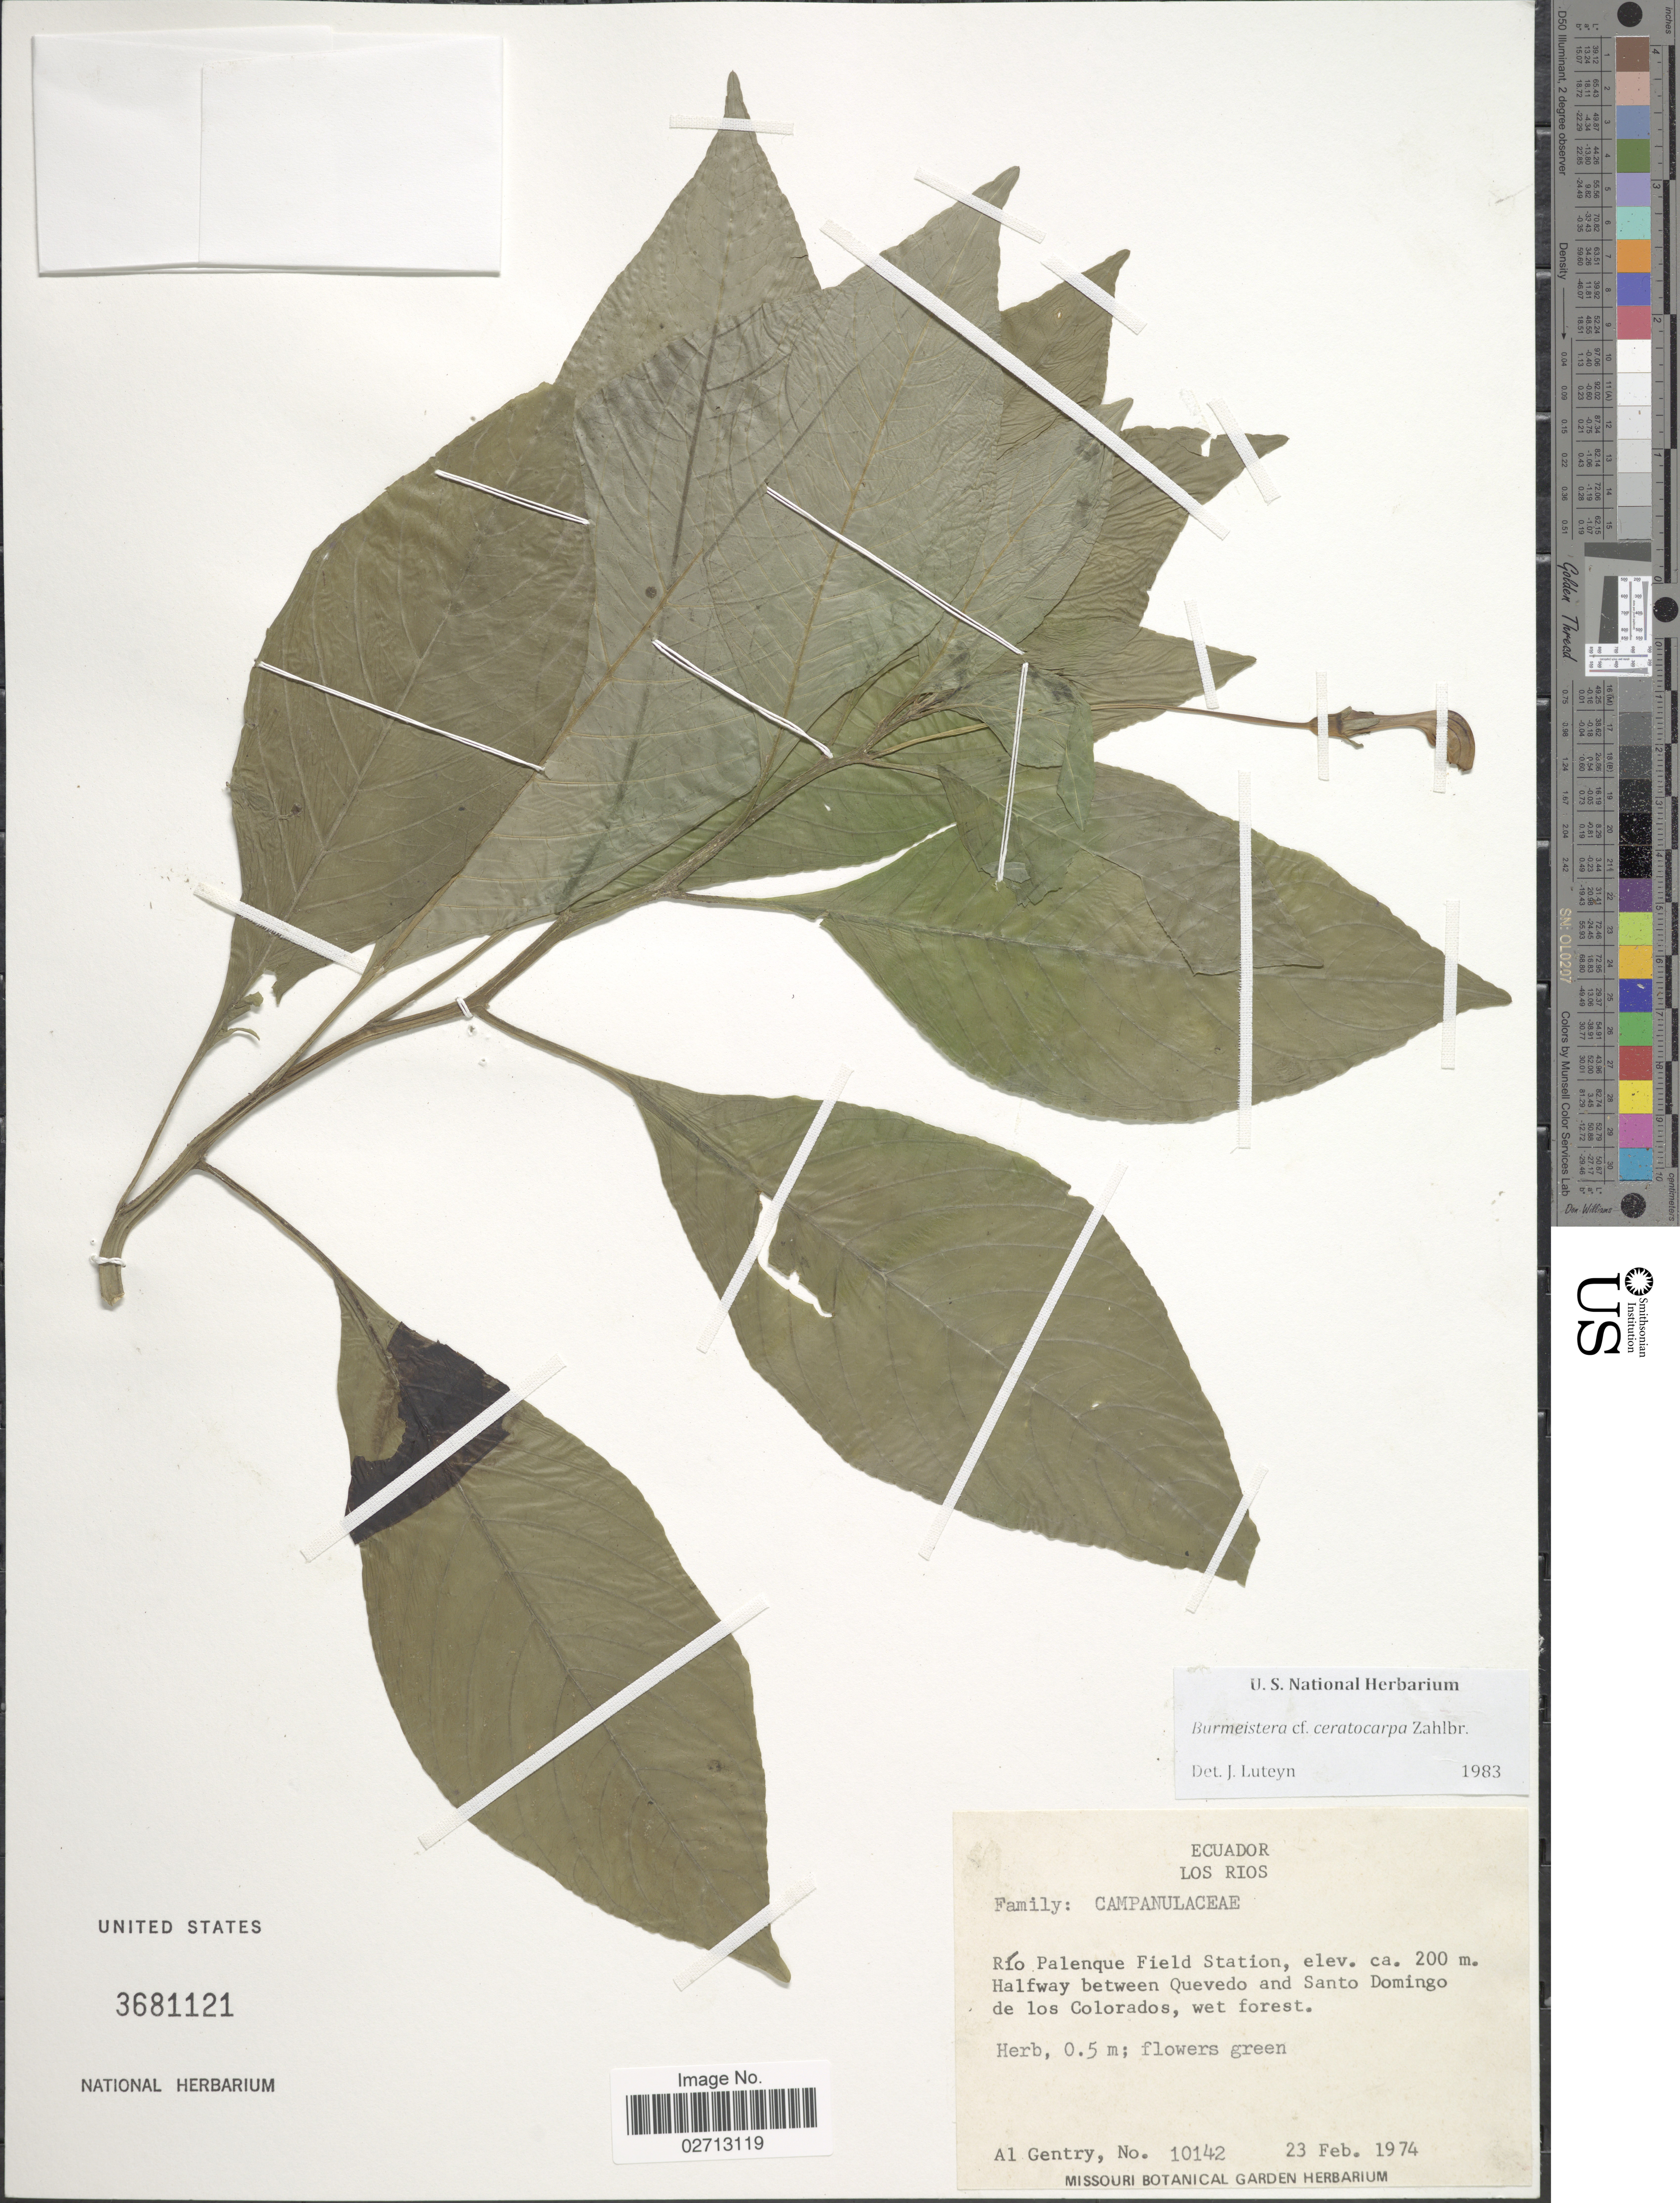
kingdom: Plantae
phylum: Tracheophyta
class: Magnoliopsida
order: Asterales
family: Campanulaceae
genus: Burmeistera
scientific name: Burmeistera ceratocarpa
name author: J. Zahlbr.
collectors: A. H. Gentry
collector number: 10142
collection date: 1974-02-23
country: Ecuador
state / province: Los Ríos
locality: Rio Palenque Field Station. Halfway between Quevedo and Santo Domingo de los Colorados.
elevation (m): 200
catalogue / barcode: US 3681121